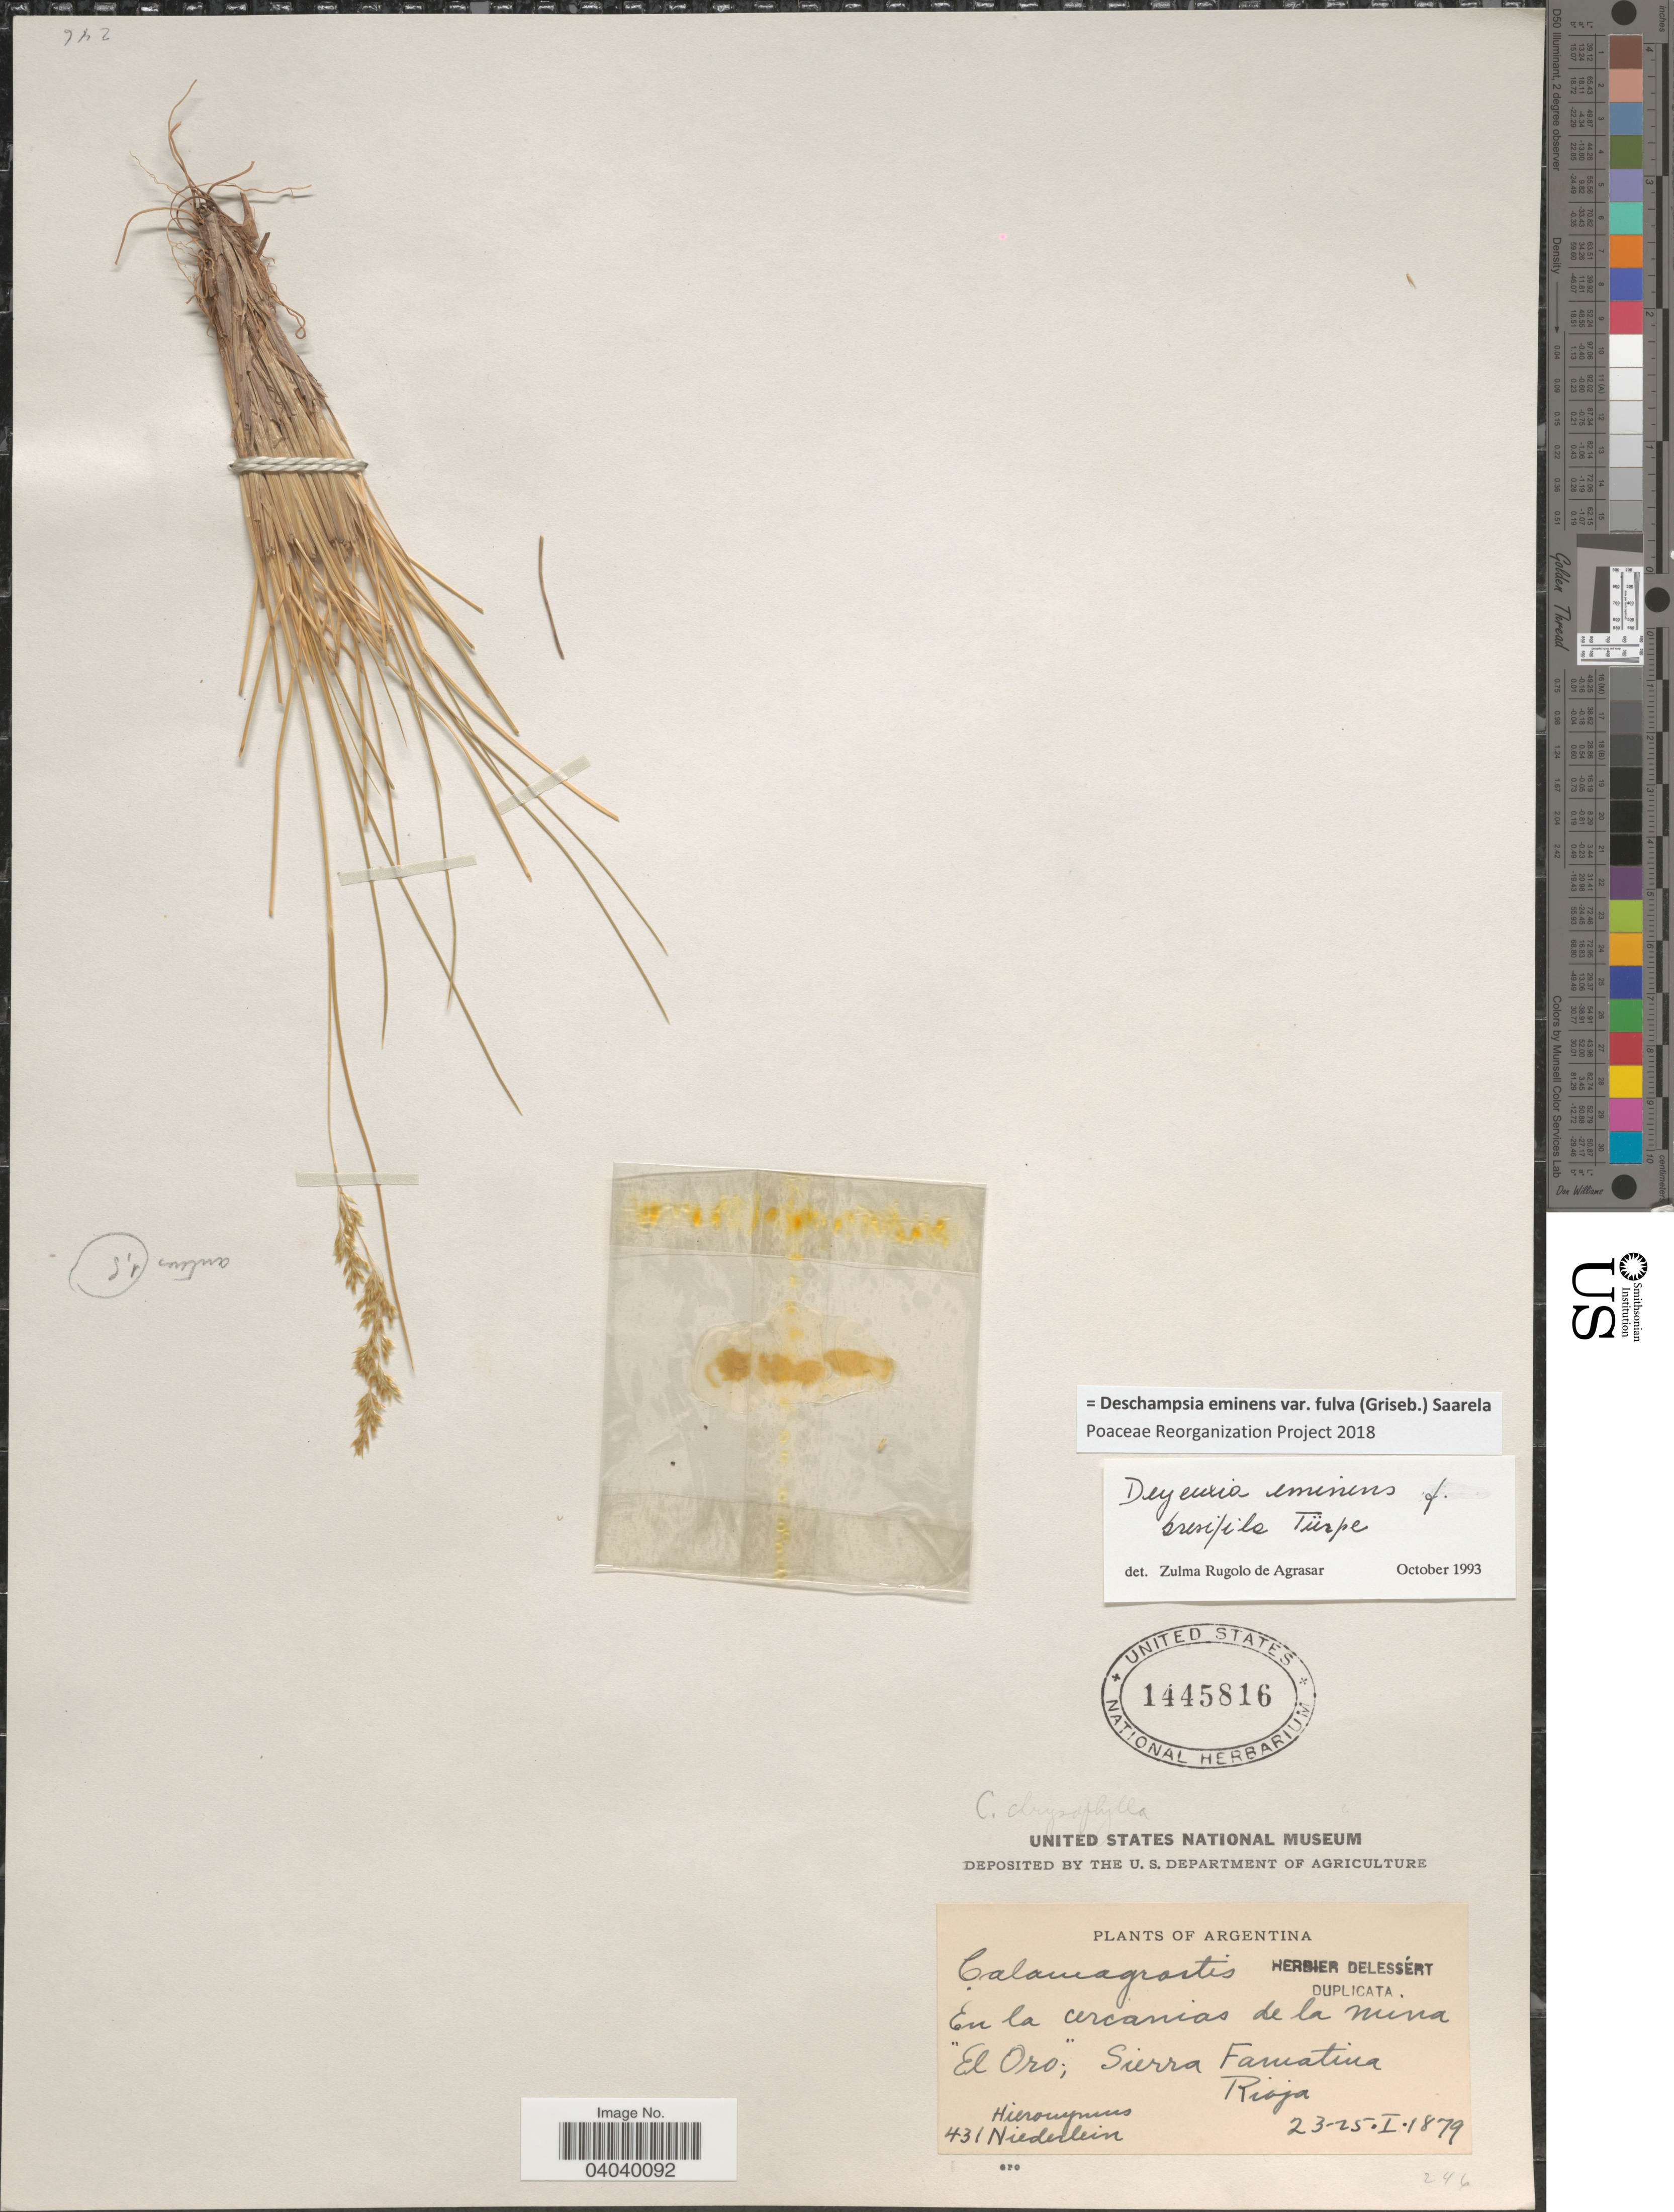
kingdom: Plantae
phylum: Tracheophyta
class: Liliopsida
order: Poales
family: Poaceae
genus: Deschampsia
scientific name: Deschampsia eminens var. fulva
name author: (Griseb.) Saarela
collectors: -. Hieronymus & Niederlein, --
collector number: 431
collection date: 1879-01-23/1879-01-25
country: Argentina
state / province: La Rioja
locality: En la cercanias de la Mina. "El Oro", Sierra Famatina. Rioja.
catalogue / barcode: US 1445816